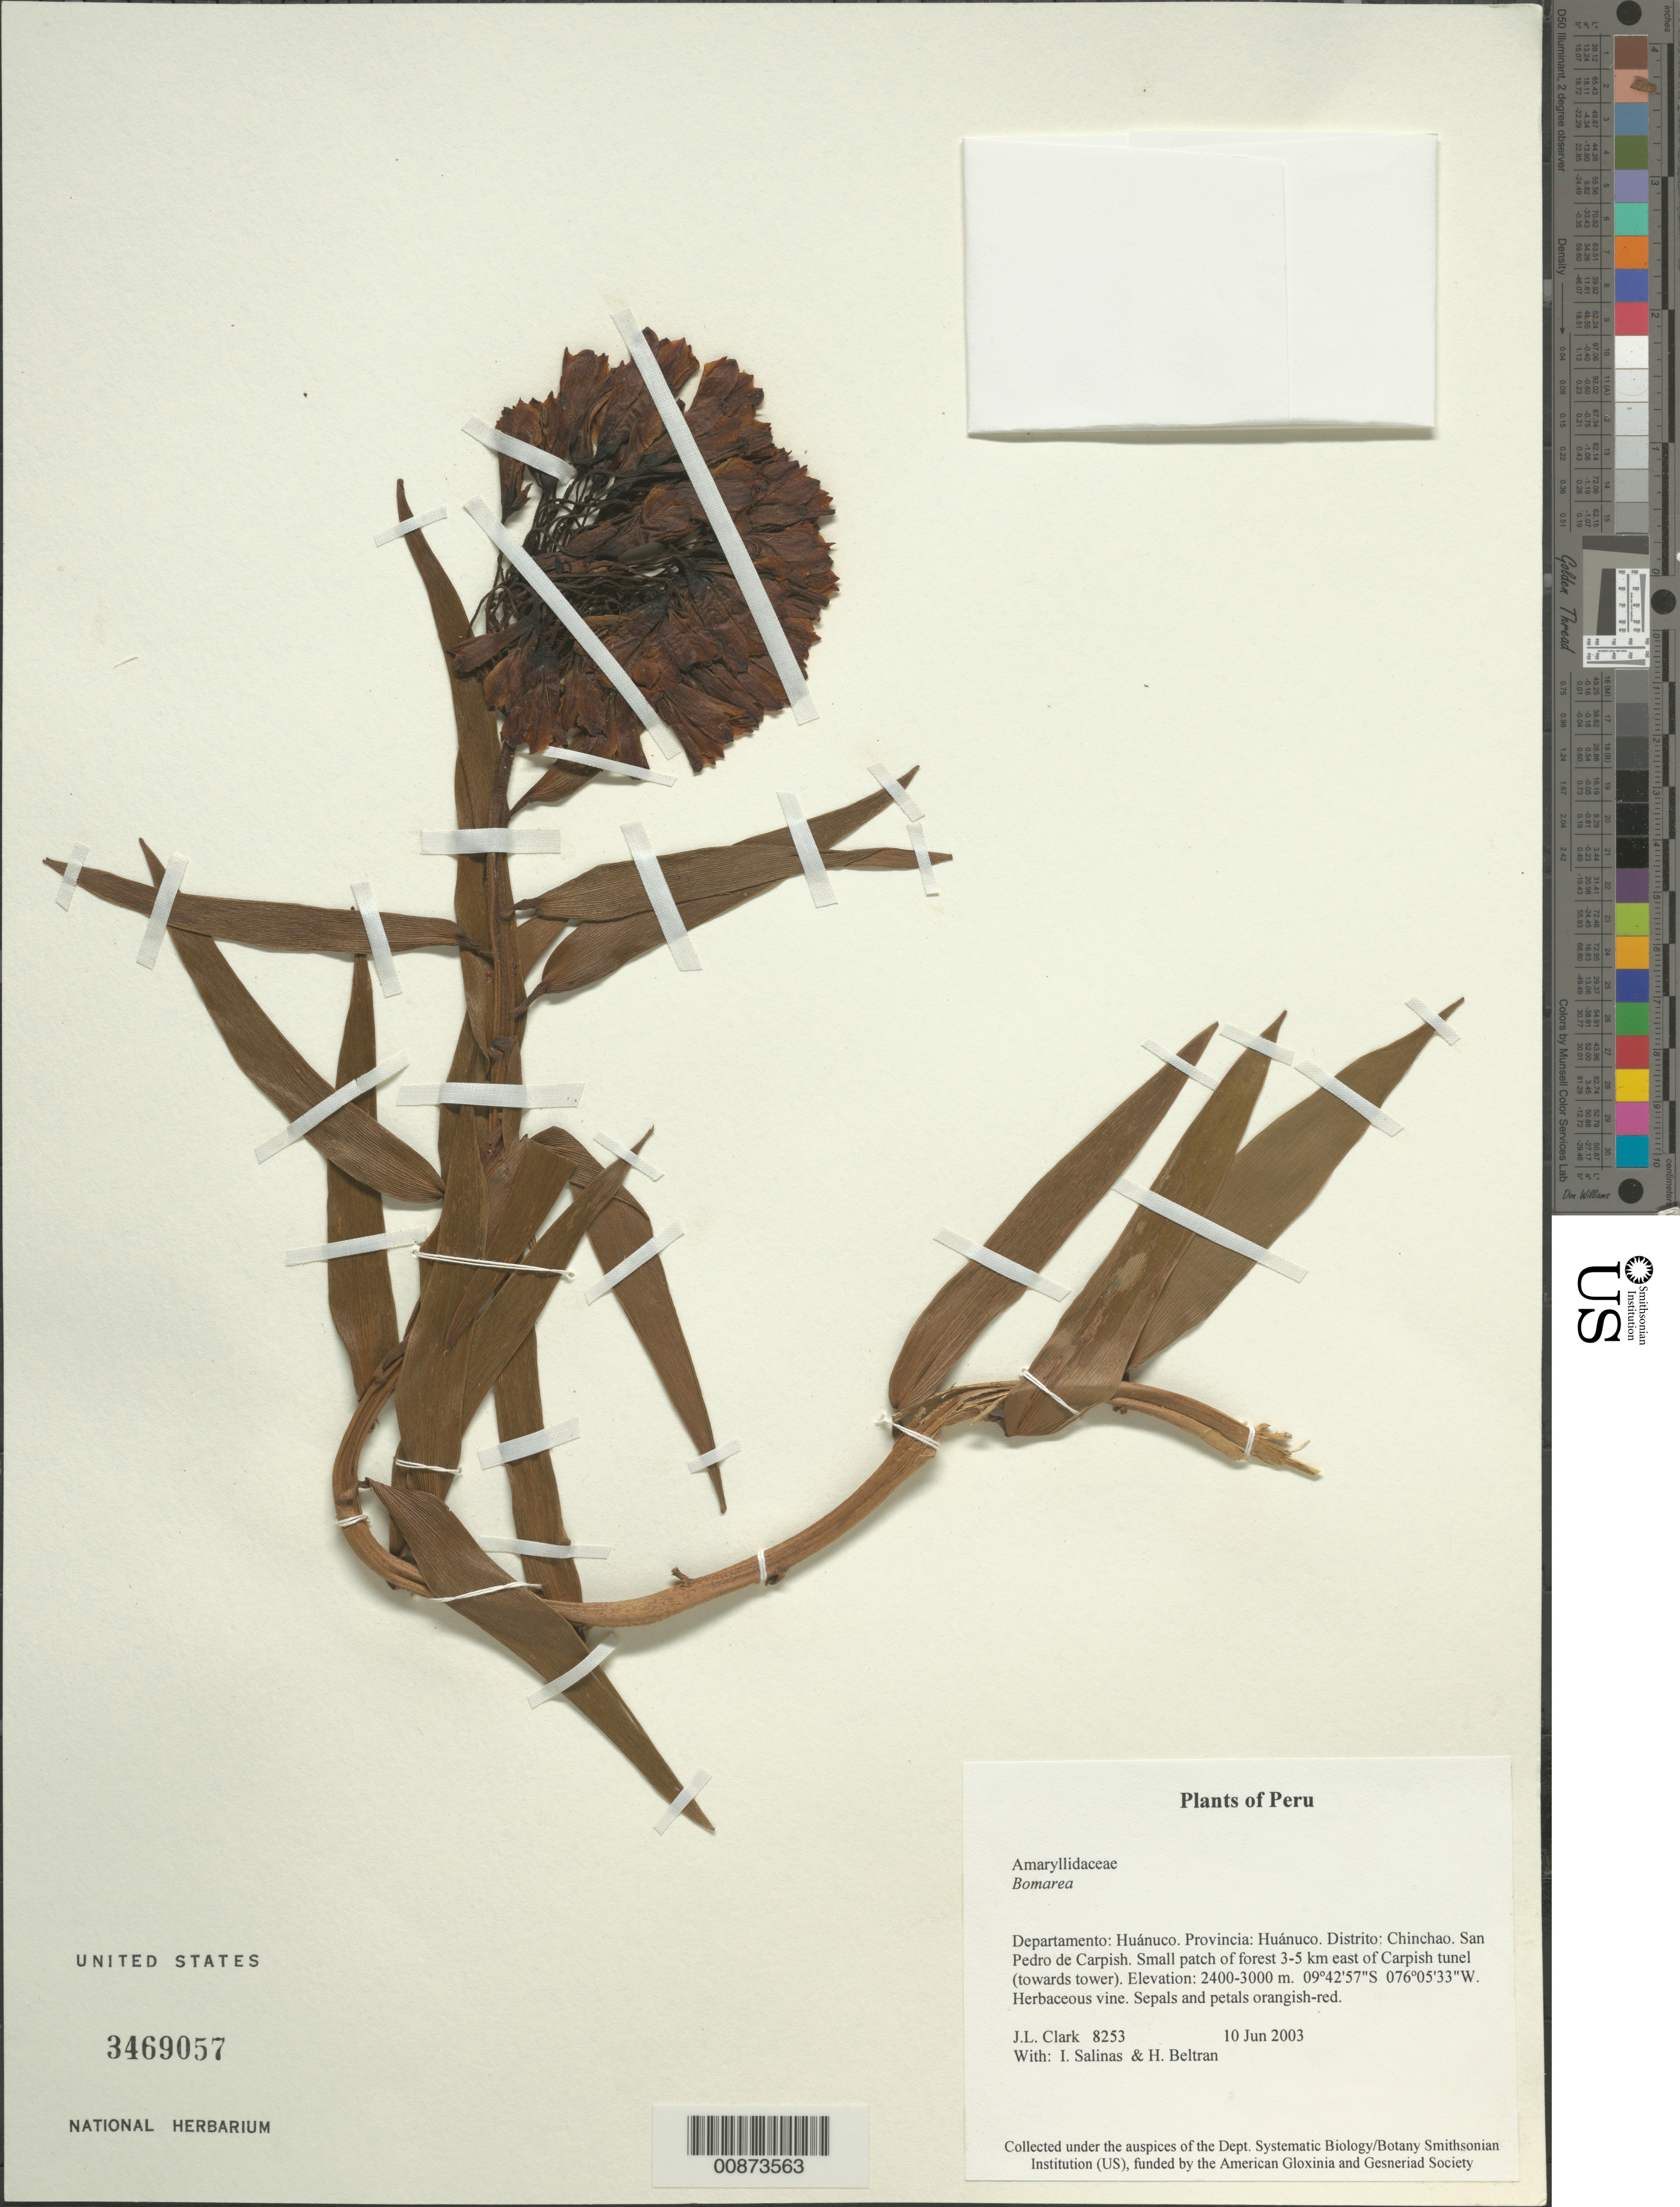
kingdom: Plantae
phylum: Tracheophyta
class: Liliopsida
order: Liliales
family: Alstroemeriaceae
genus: Bomarea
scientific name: Bomarea sp.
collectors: J. L. Clark, I. Salinas & H. Beltran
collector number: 08253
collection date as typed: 10 Jun 2003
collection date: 2003-06-10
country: Peru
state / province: Huánuco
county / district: Huánuco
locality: Distrito: Chinchao. San Pedro de Carpish. Small patch of forest 3-5 km east of Carpish tunel (towards tower).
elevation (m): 2400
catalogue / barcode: US 3469057